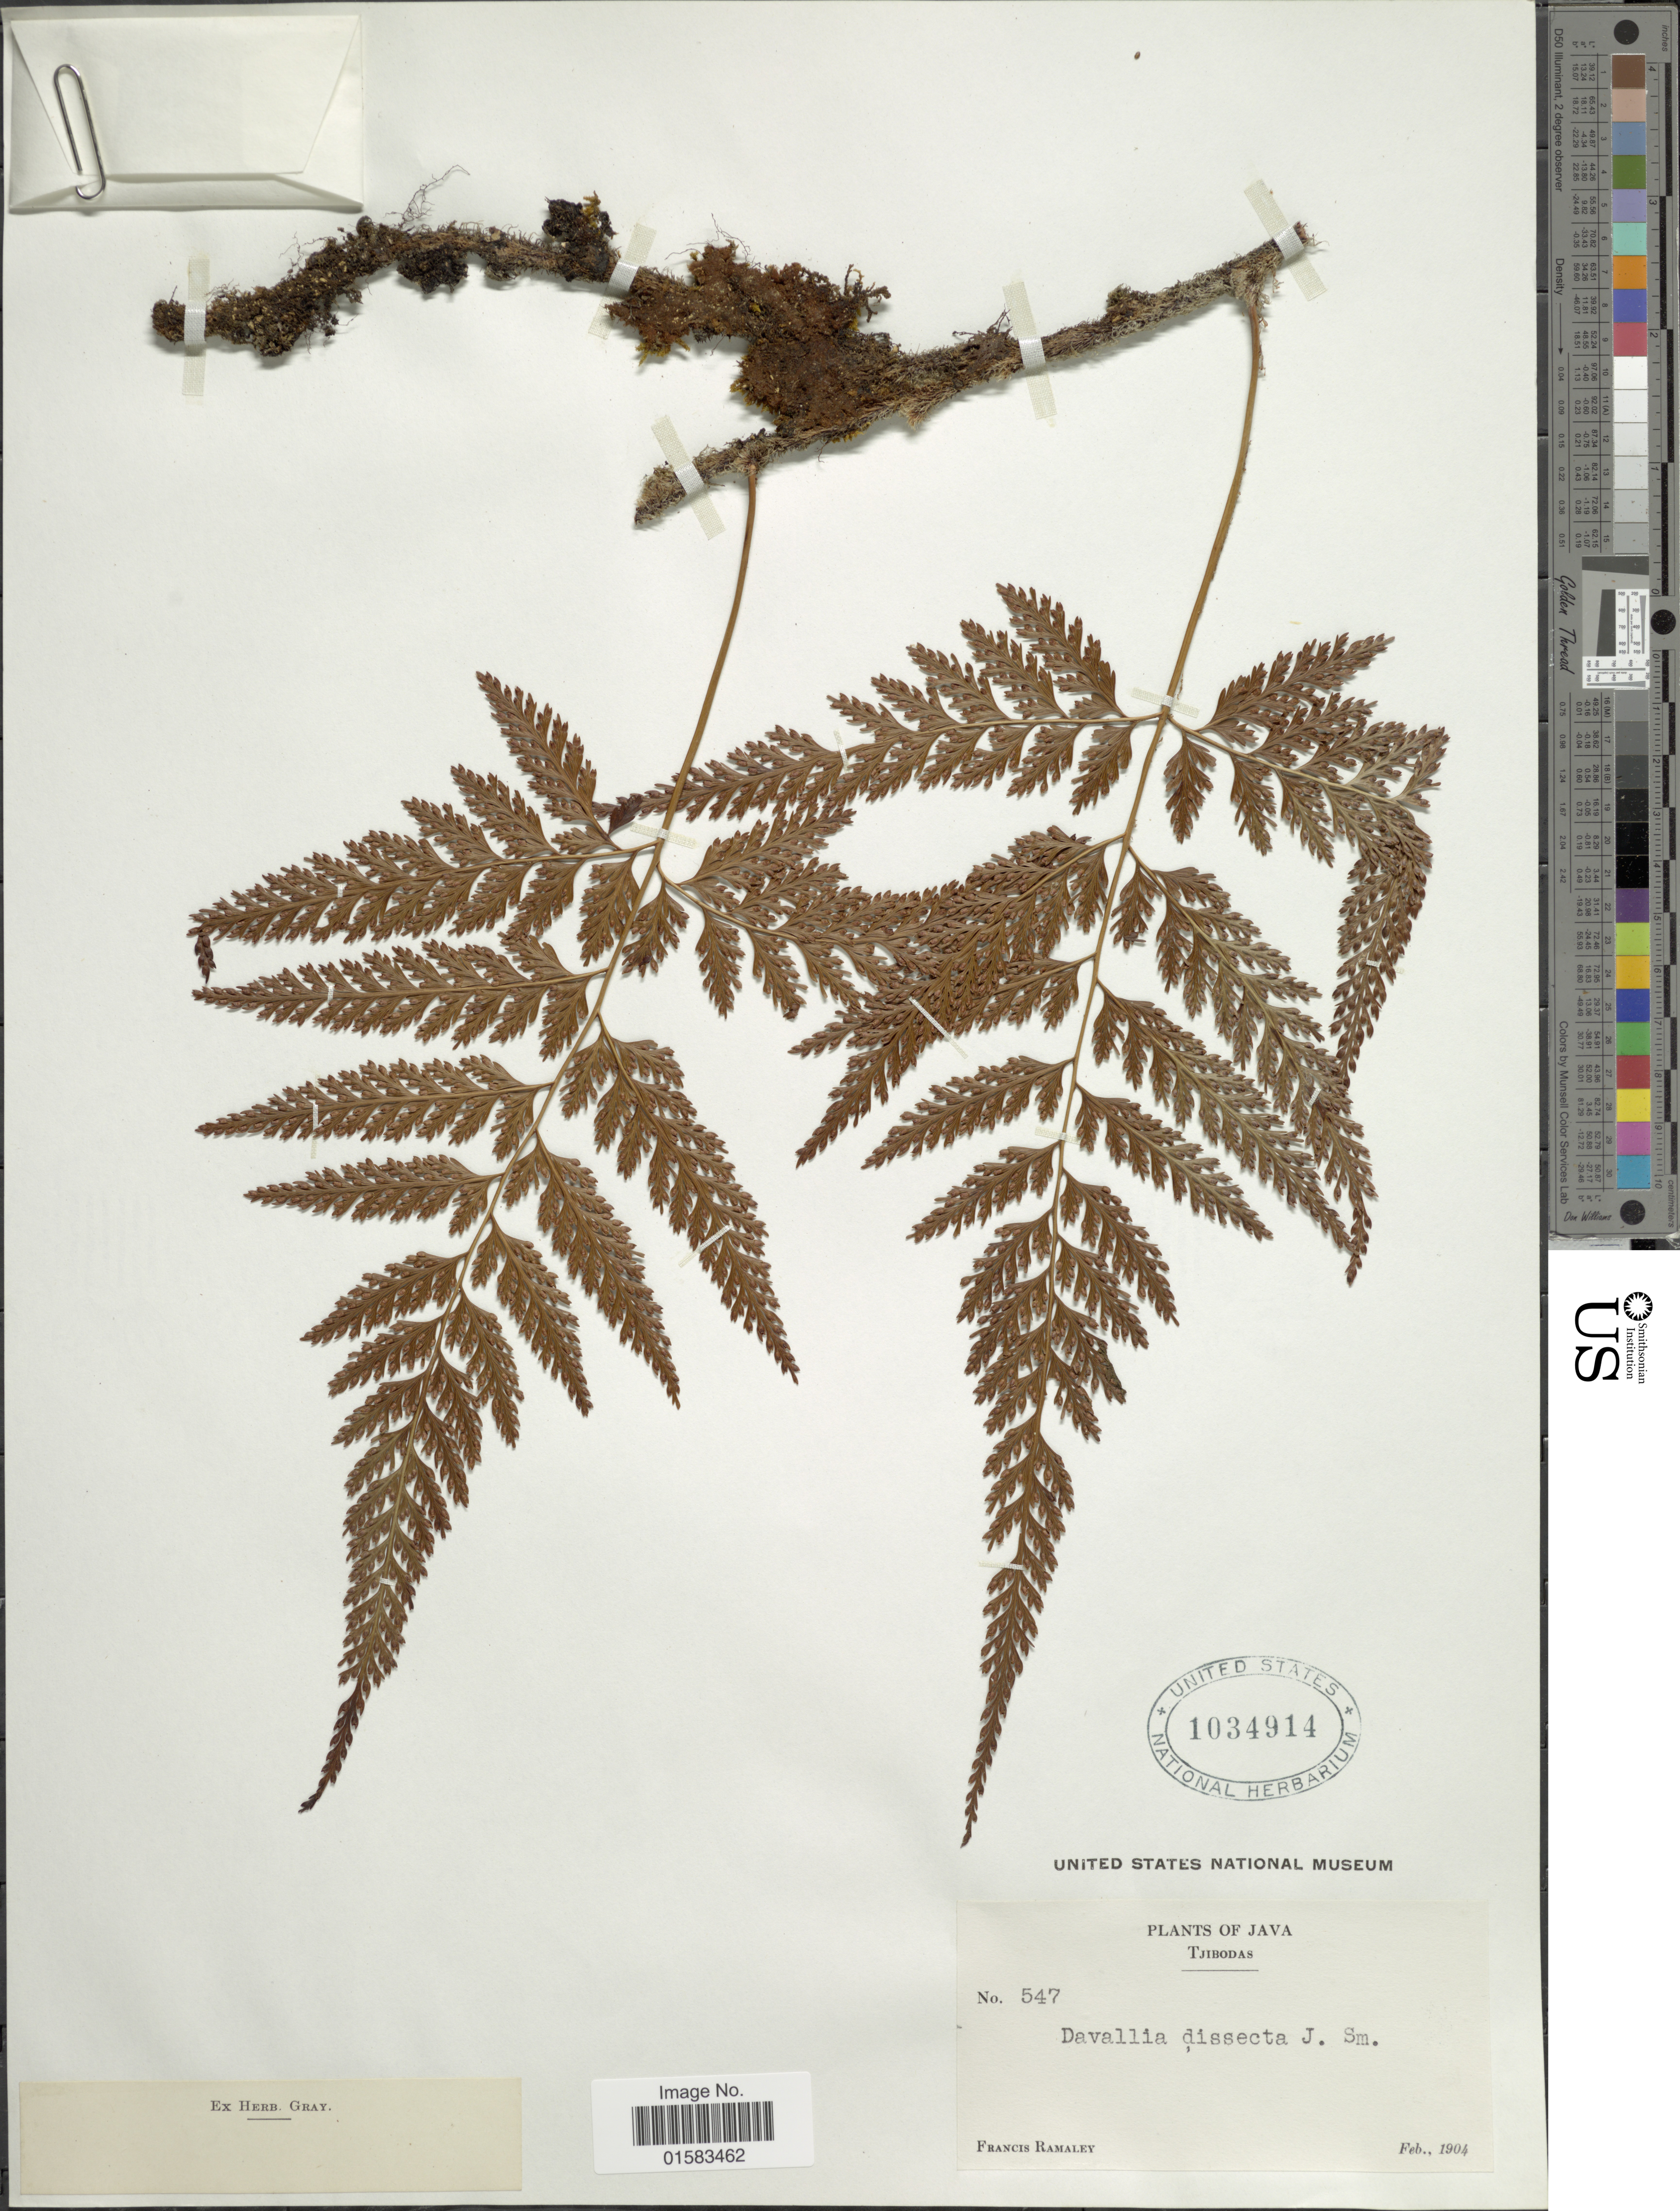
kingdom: Plantae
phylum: Tracheophyta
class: Polypodiopsida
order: Polypodiales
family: Davalliaceae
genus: Davallia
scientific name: Davallia trichomanoides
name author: Blume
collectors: F. Ramaley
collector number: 547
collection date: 1904-02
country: Indonesia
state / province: Java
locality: Tjobodas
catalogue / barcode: US 1034914